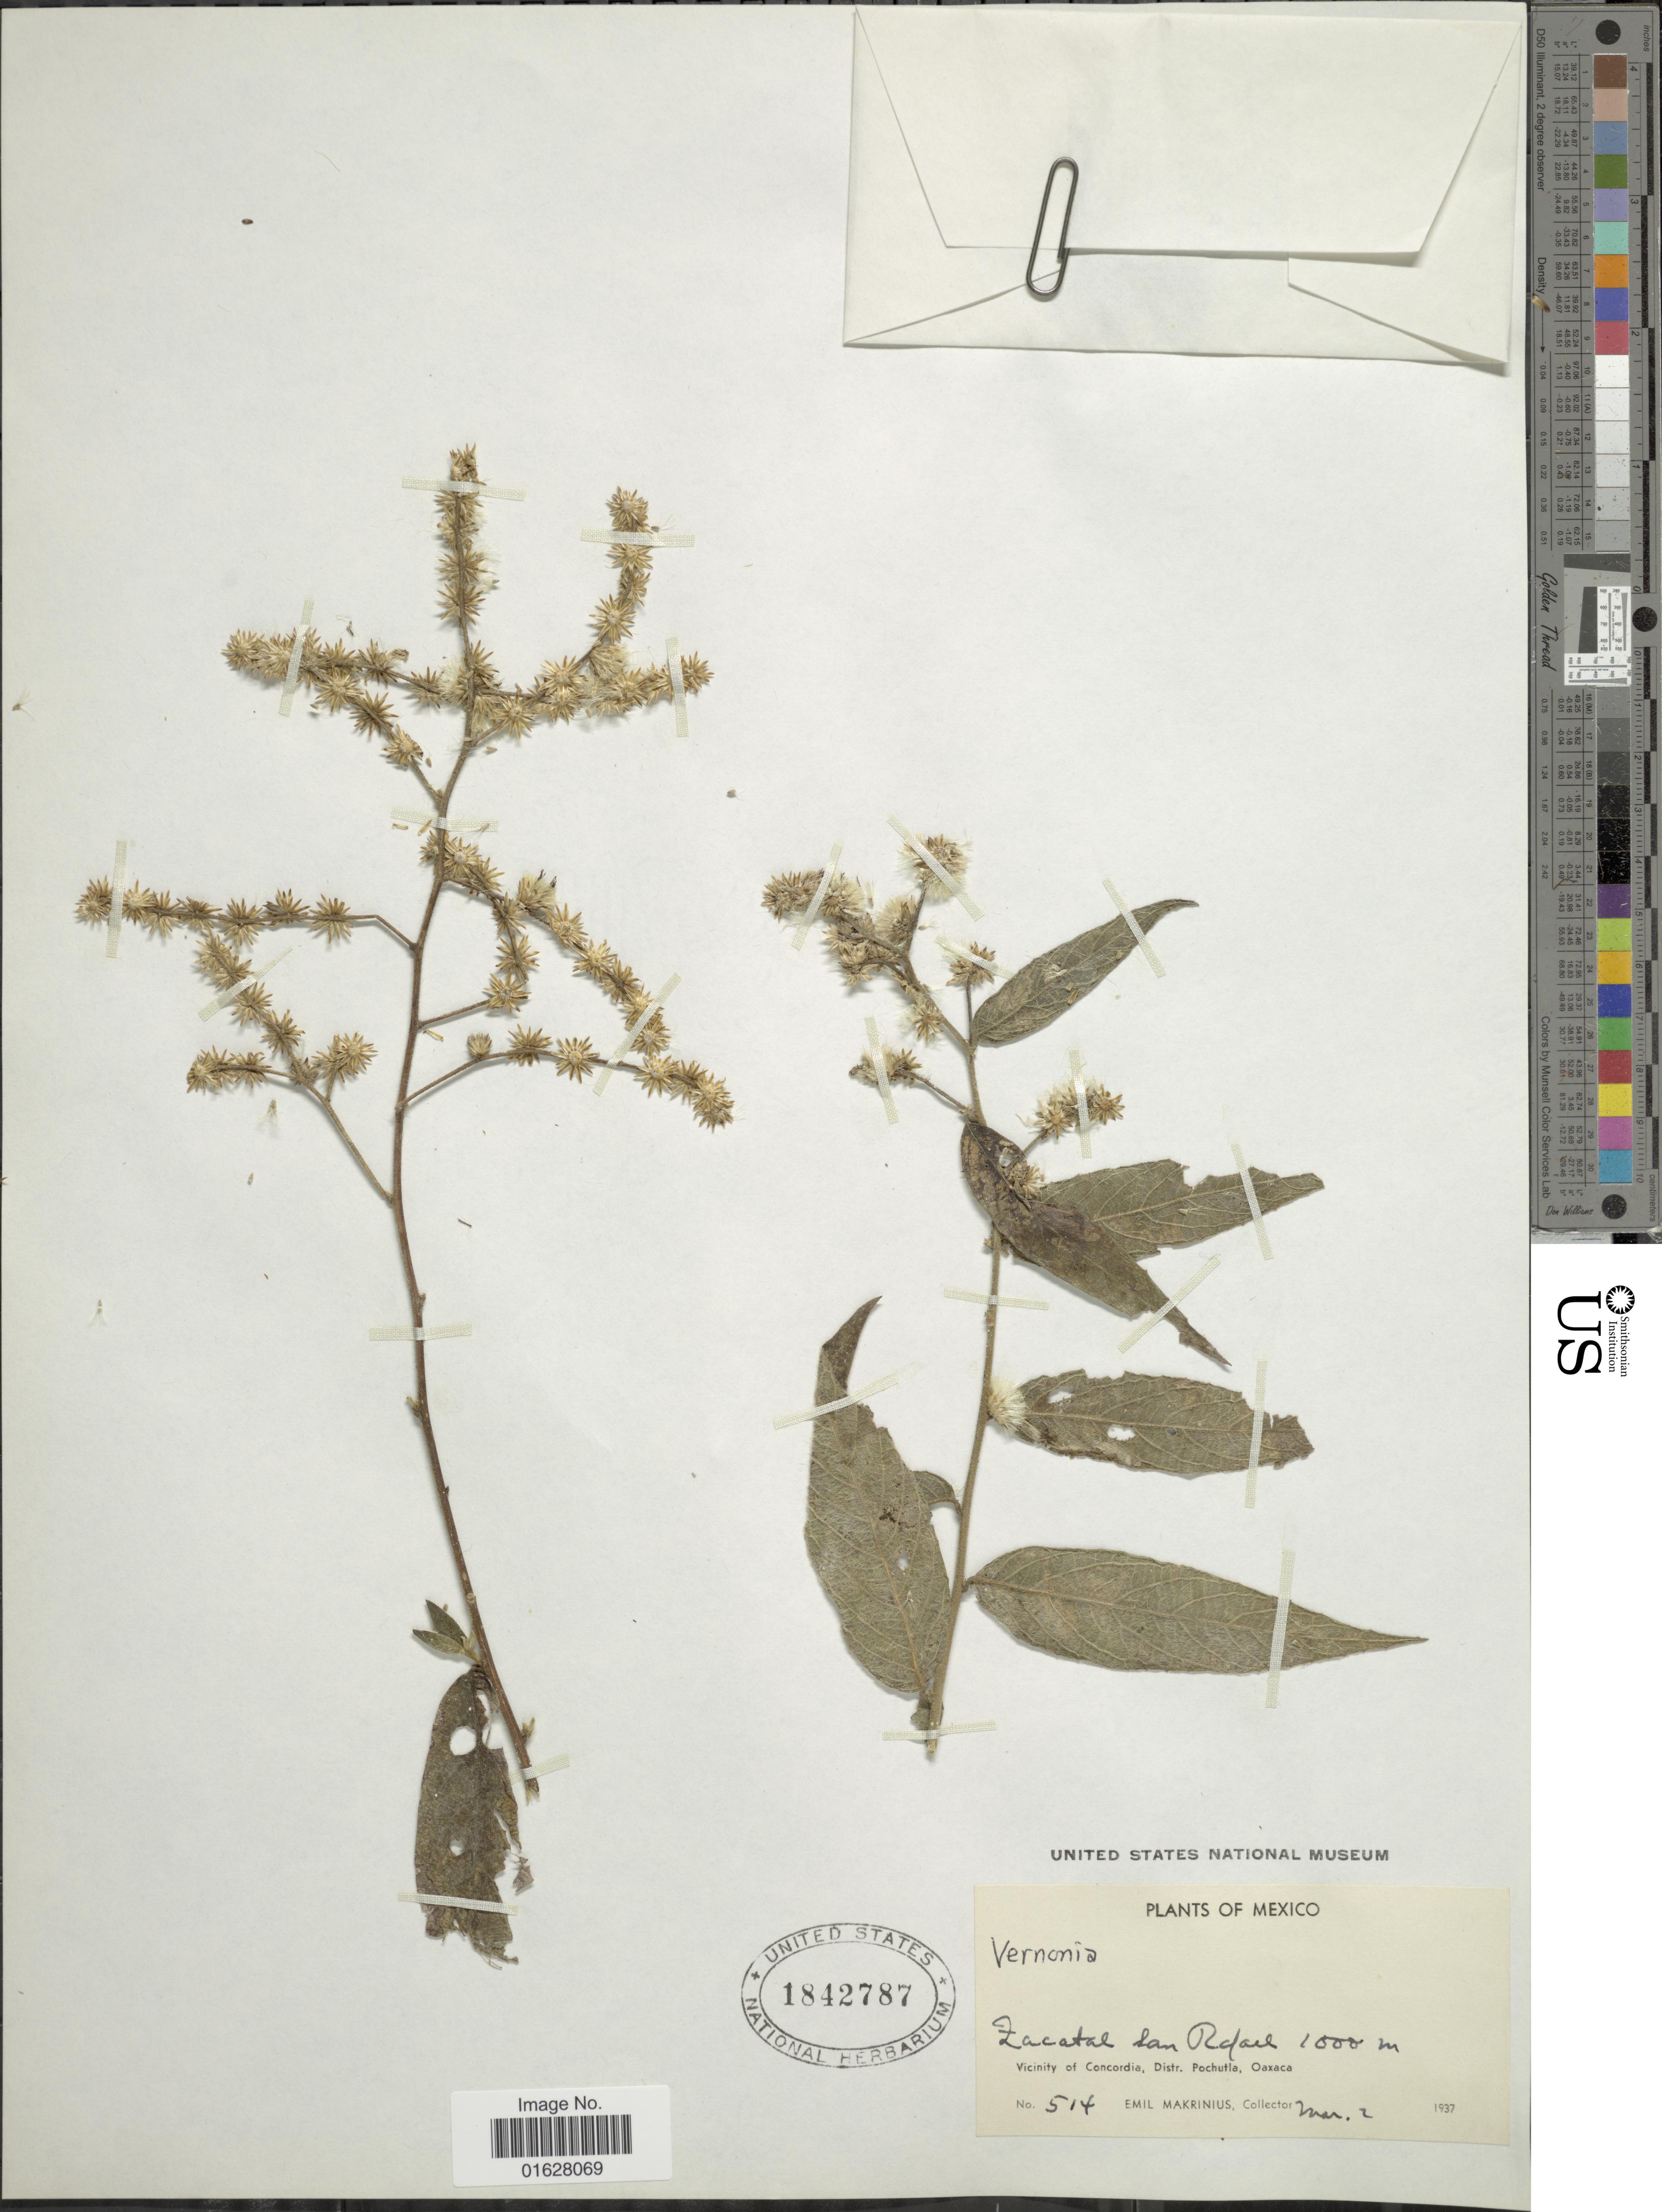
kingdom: Plantae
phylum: Tracheophyta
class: Magnoliopsida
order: Asterales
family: Asteraceae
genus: Lepidaploa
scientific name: Lepidaploa canescens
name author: (Kunth) H. Rob.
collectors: E. Makrinius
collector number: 514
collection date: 1937-03-02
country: Mexico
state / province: Oaxaca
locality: Mexico. Vicinity of Concordia, Distr. Pochutia, Oaxaca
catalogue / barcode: US 1842787